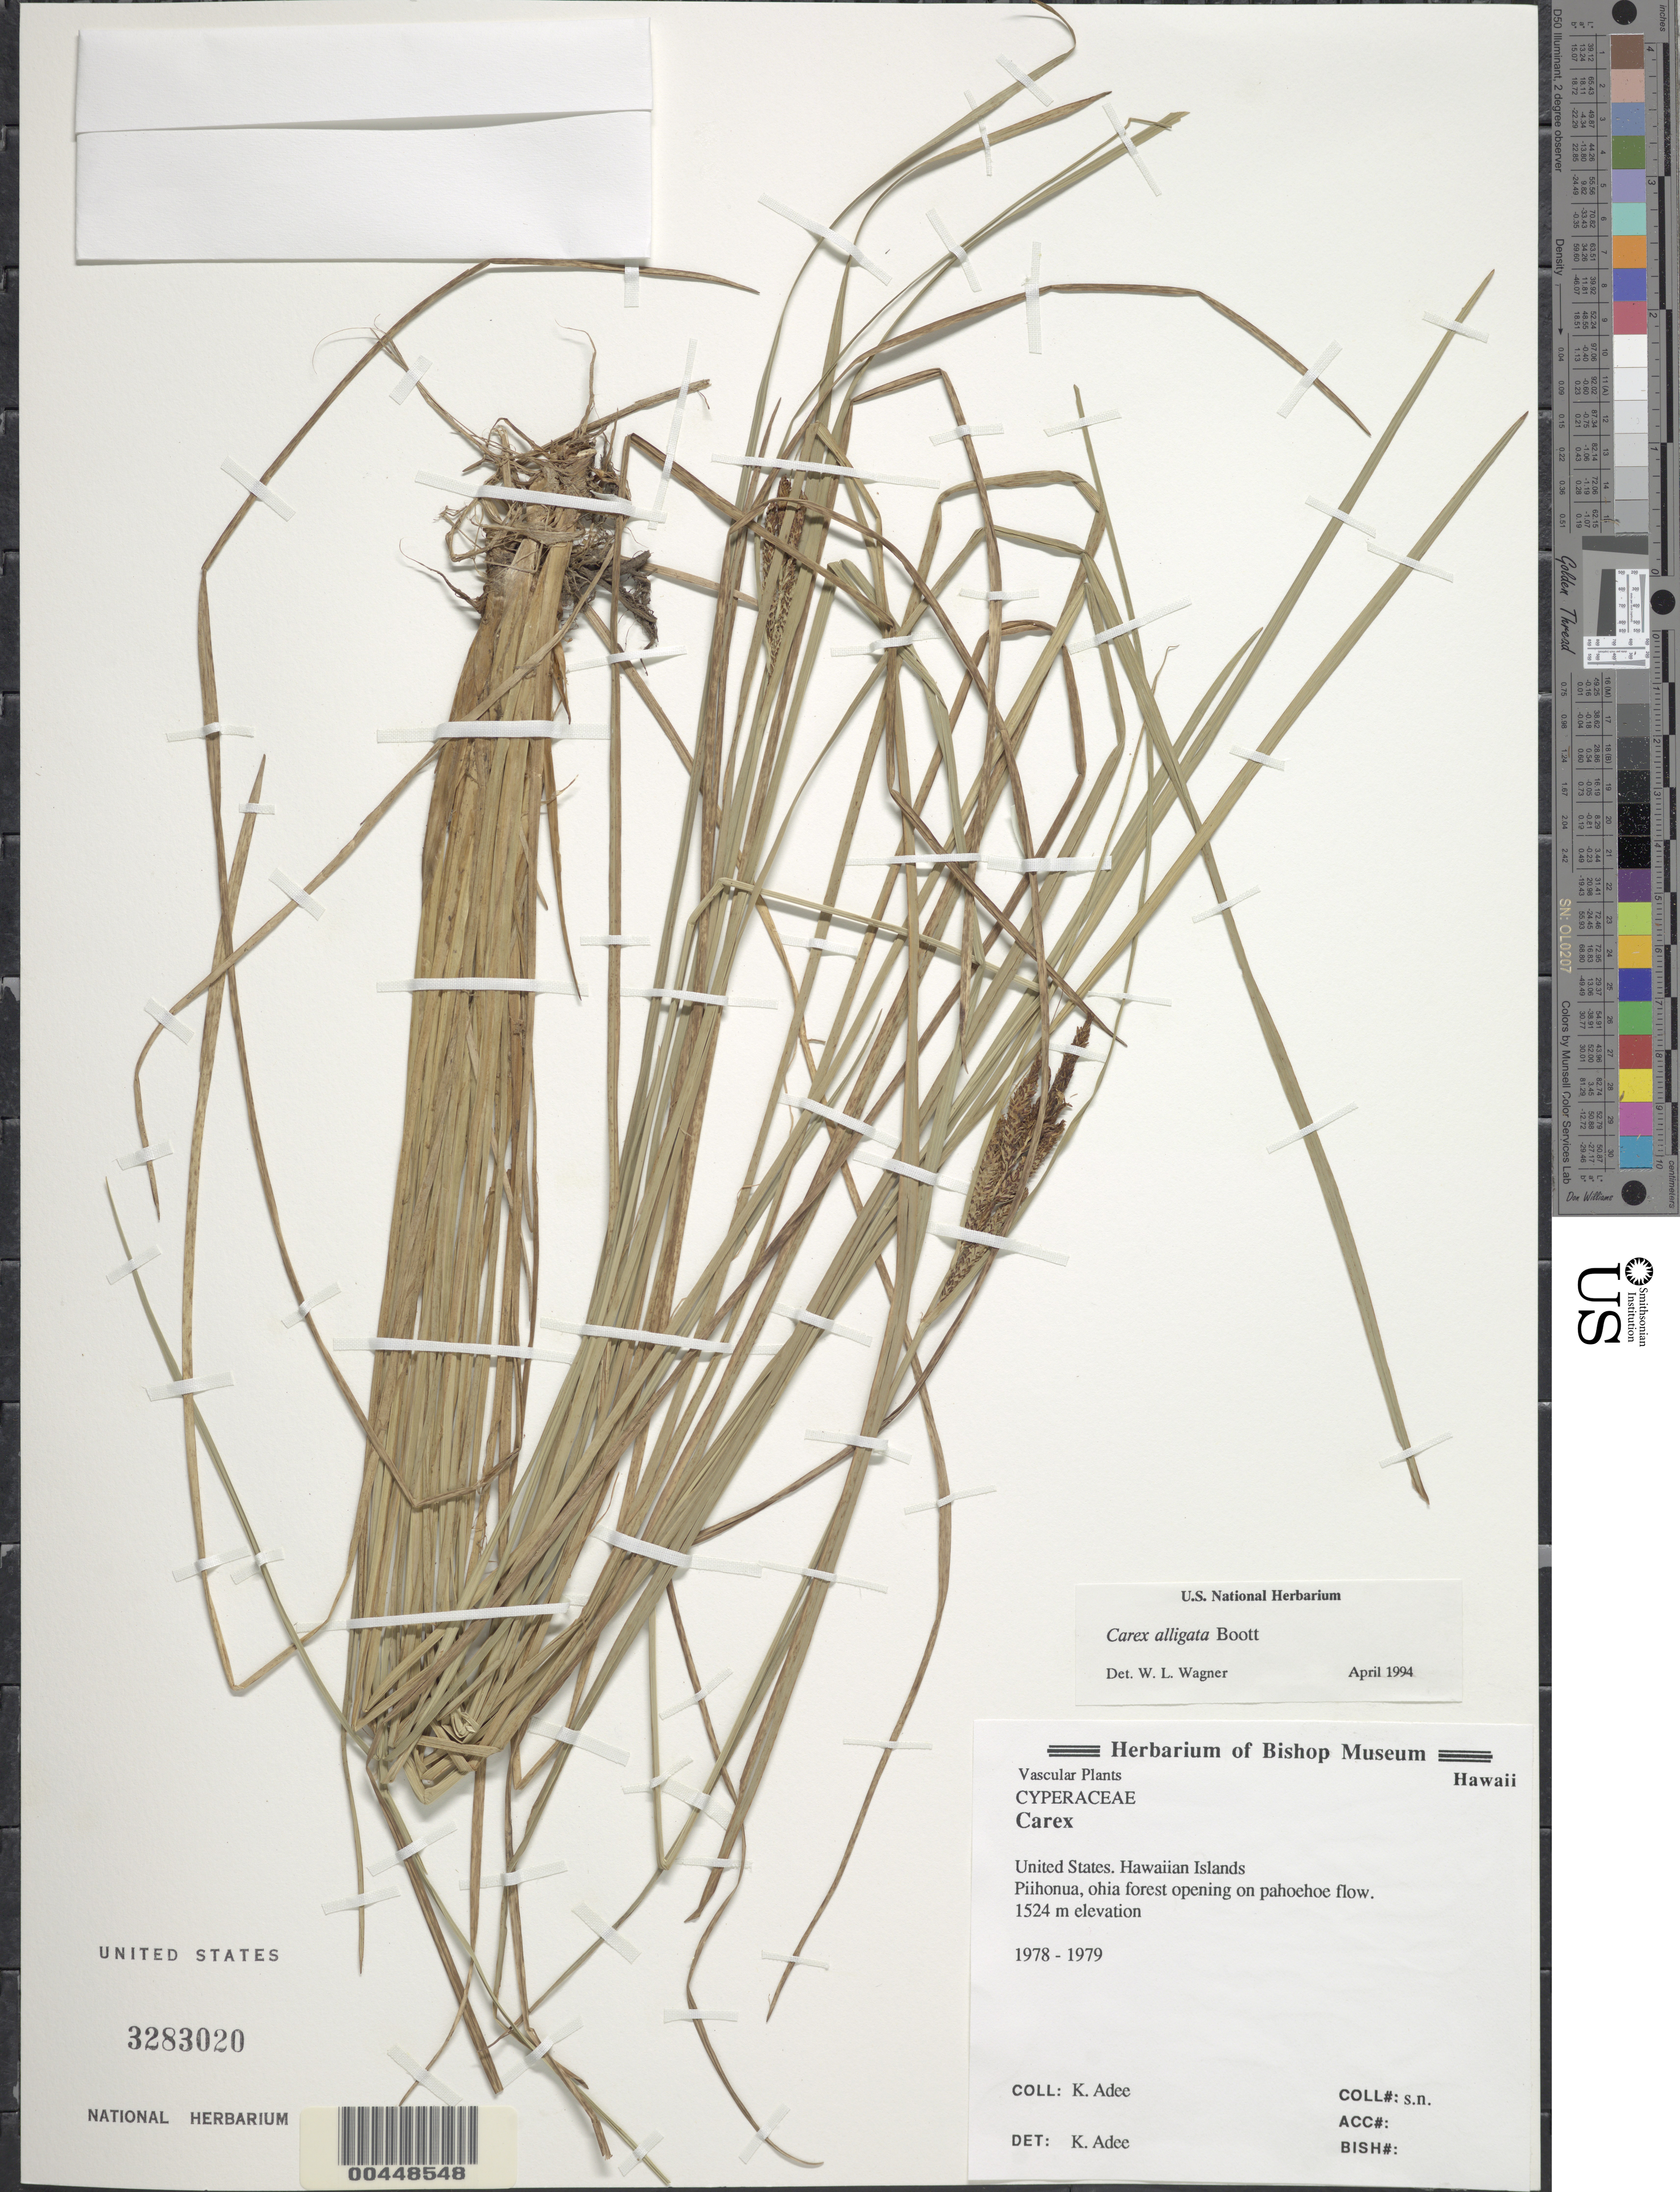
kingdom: Plantae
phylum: Tracheophyta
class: Liliopsida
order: Poales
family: Cyperaceae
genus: Carex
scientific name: Carex alligata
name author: Boott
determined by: Wagner, W. L., (BOT), Smithsonian Institution - National Museum of Natural History (UNITED STATES)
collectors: K. Adee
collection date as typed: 1978 to 1979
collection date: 1978/1979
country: United States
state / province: Hawaii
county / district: Hawaii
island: Hawaii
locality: Piihonua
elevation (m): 1524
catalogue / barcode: US 3283020